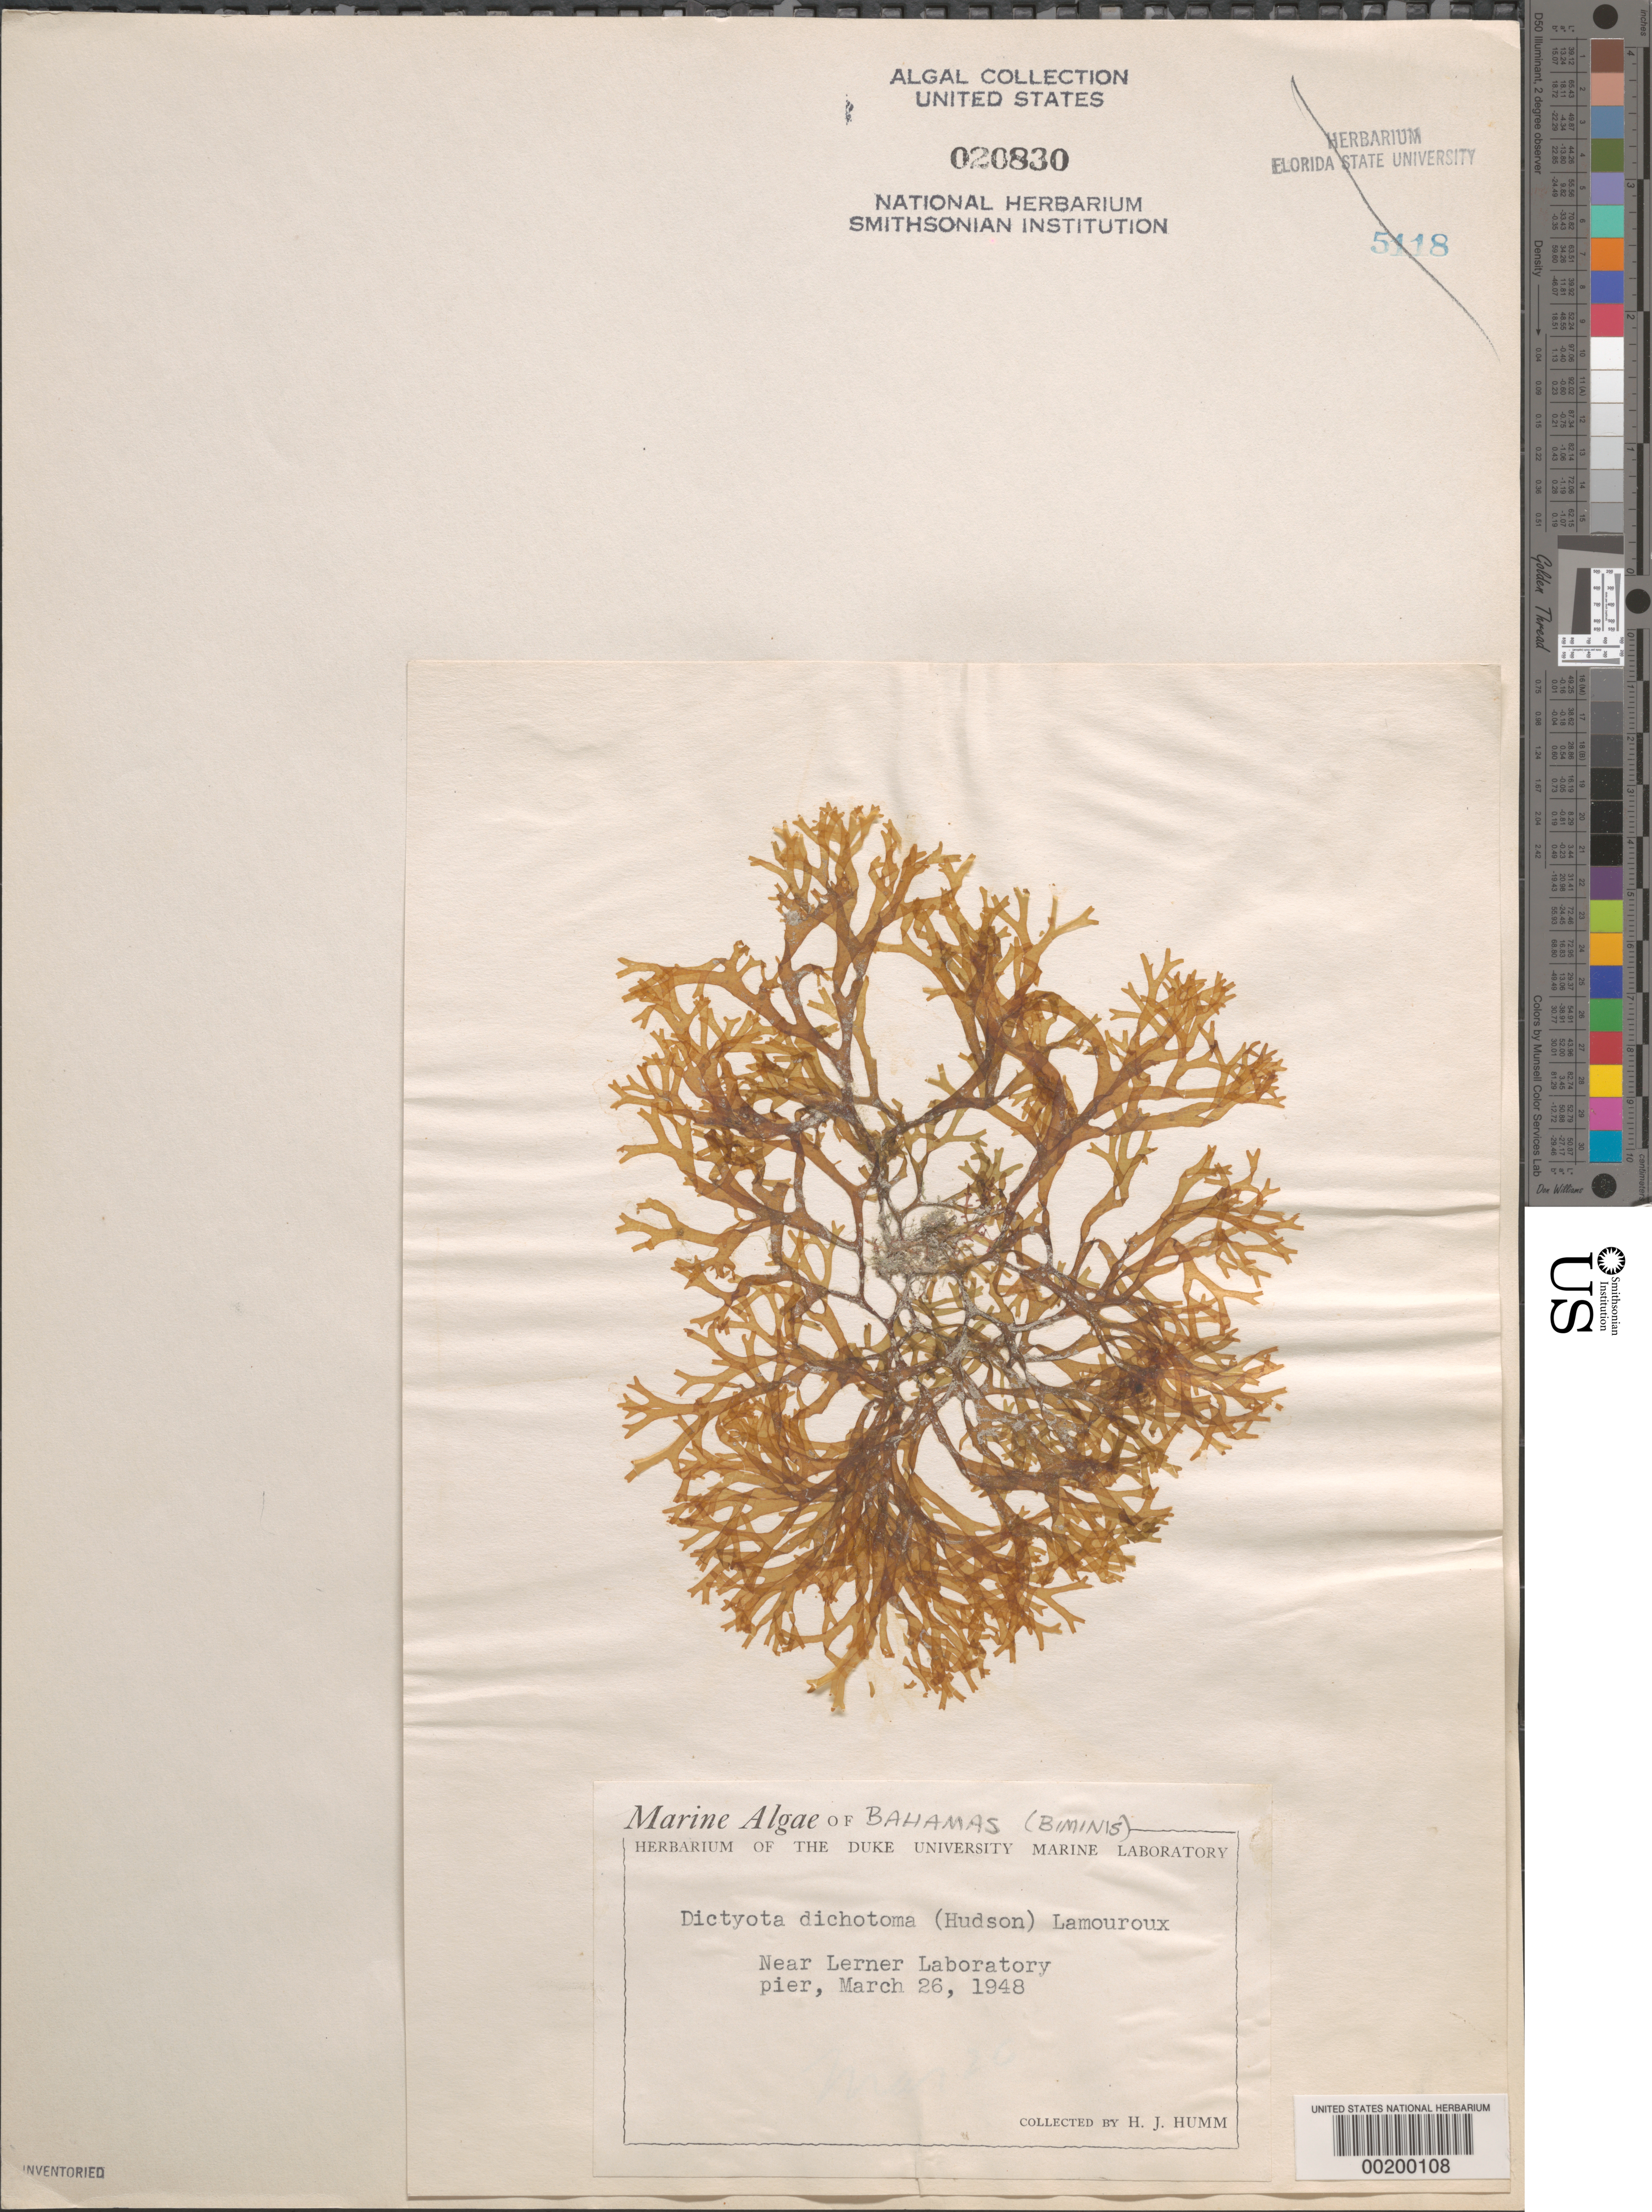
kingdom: Chromista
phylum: Ochrophyta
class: Phaeophyceae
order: Dictyotales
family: Dictyotaceae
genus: Dictyota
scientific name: Dictyota dichotoma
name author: (Huds.) J.V.Lamouroux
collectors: H. J. Humm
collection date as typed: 26 Mar 1948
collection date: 1948-03-26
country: Bahamas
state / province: Biminis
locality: Near lerner laboratory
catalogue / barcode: US 20830